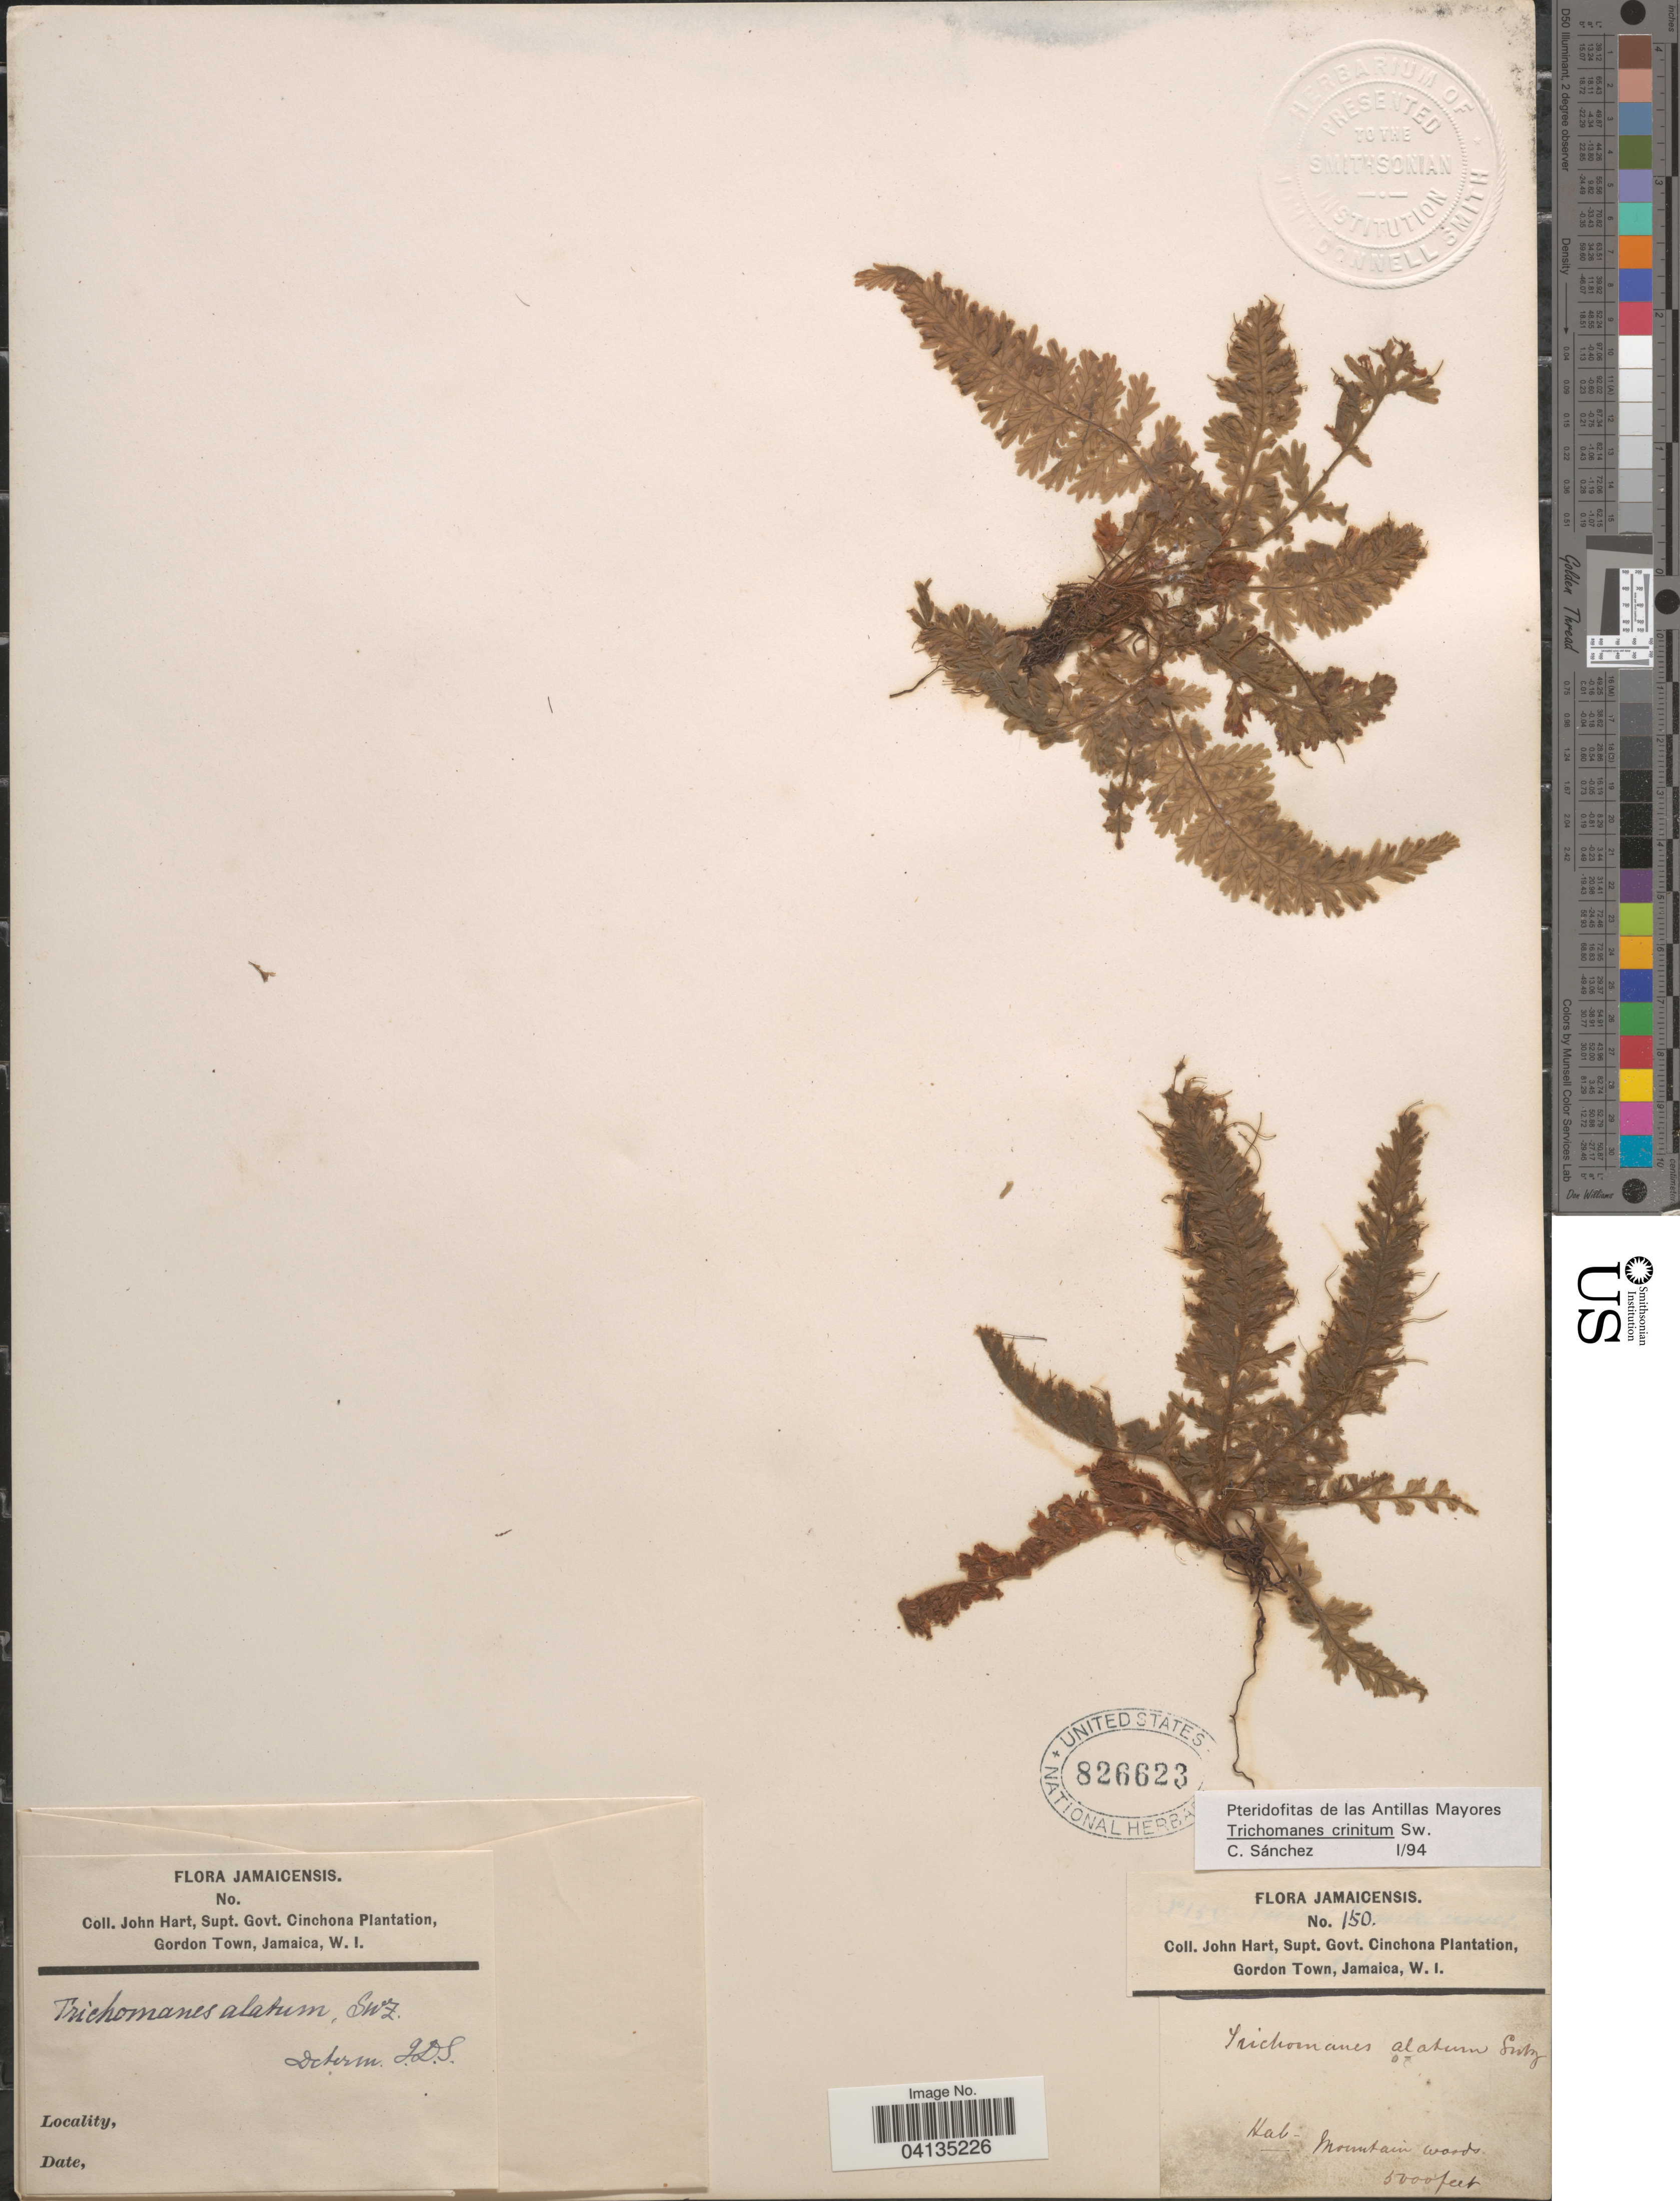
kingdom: Plantae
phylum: Tracheophyta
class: Polypodiopsida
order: Hymenophyllales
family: Hymenophyllaceae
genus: Trichomanes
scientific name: Trichomanes crinitum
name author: Sw.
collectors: J. Hart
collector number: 150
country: Jamaica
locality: Jamaicensis. Mountain woods.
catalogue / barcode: US 826623